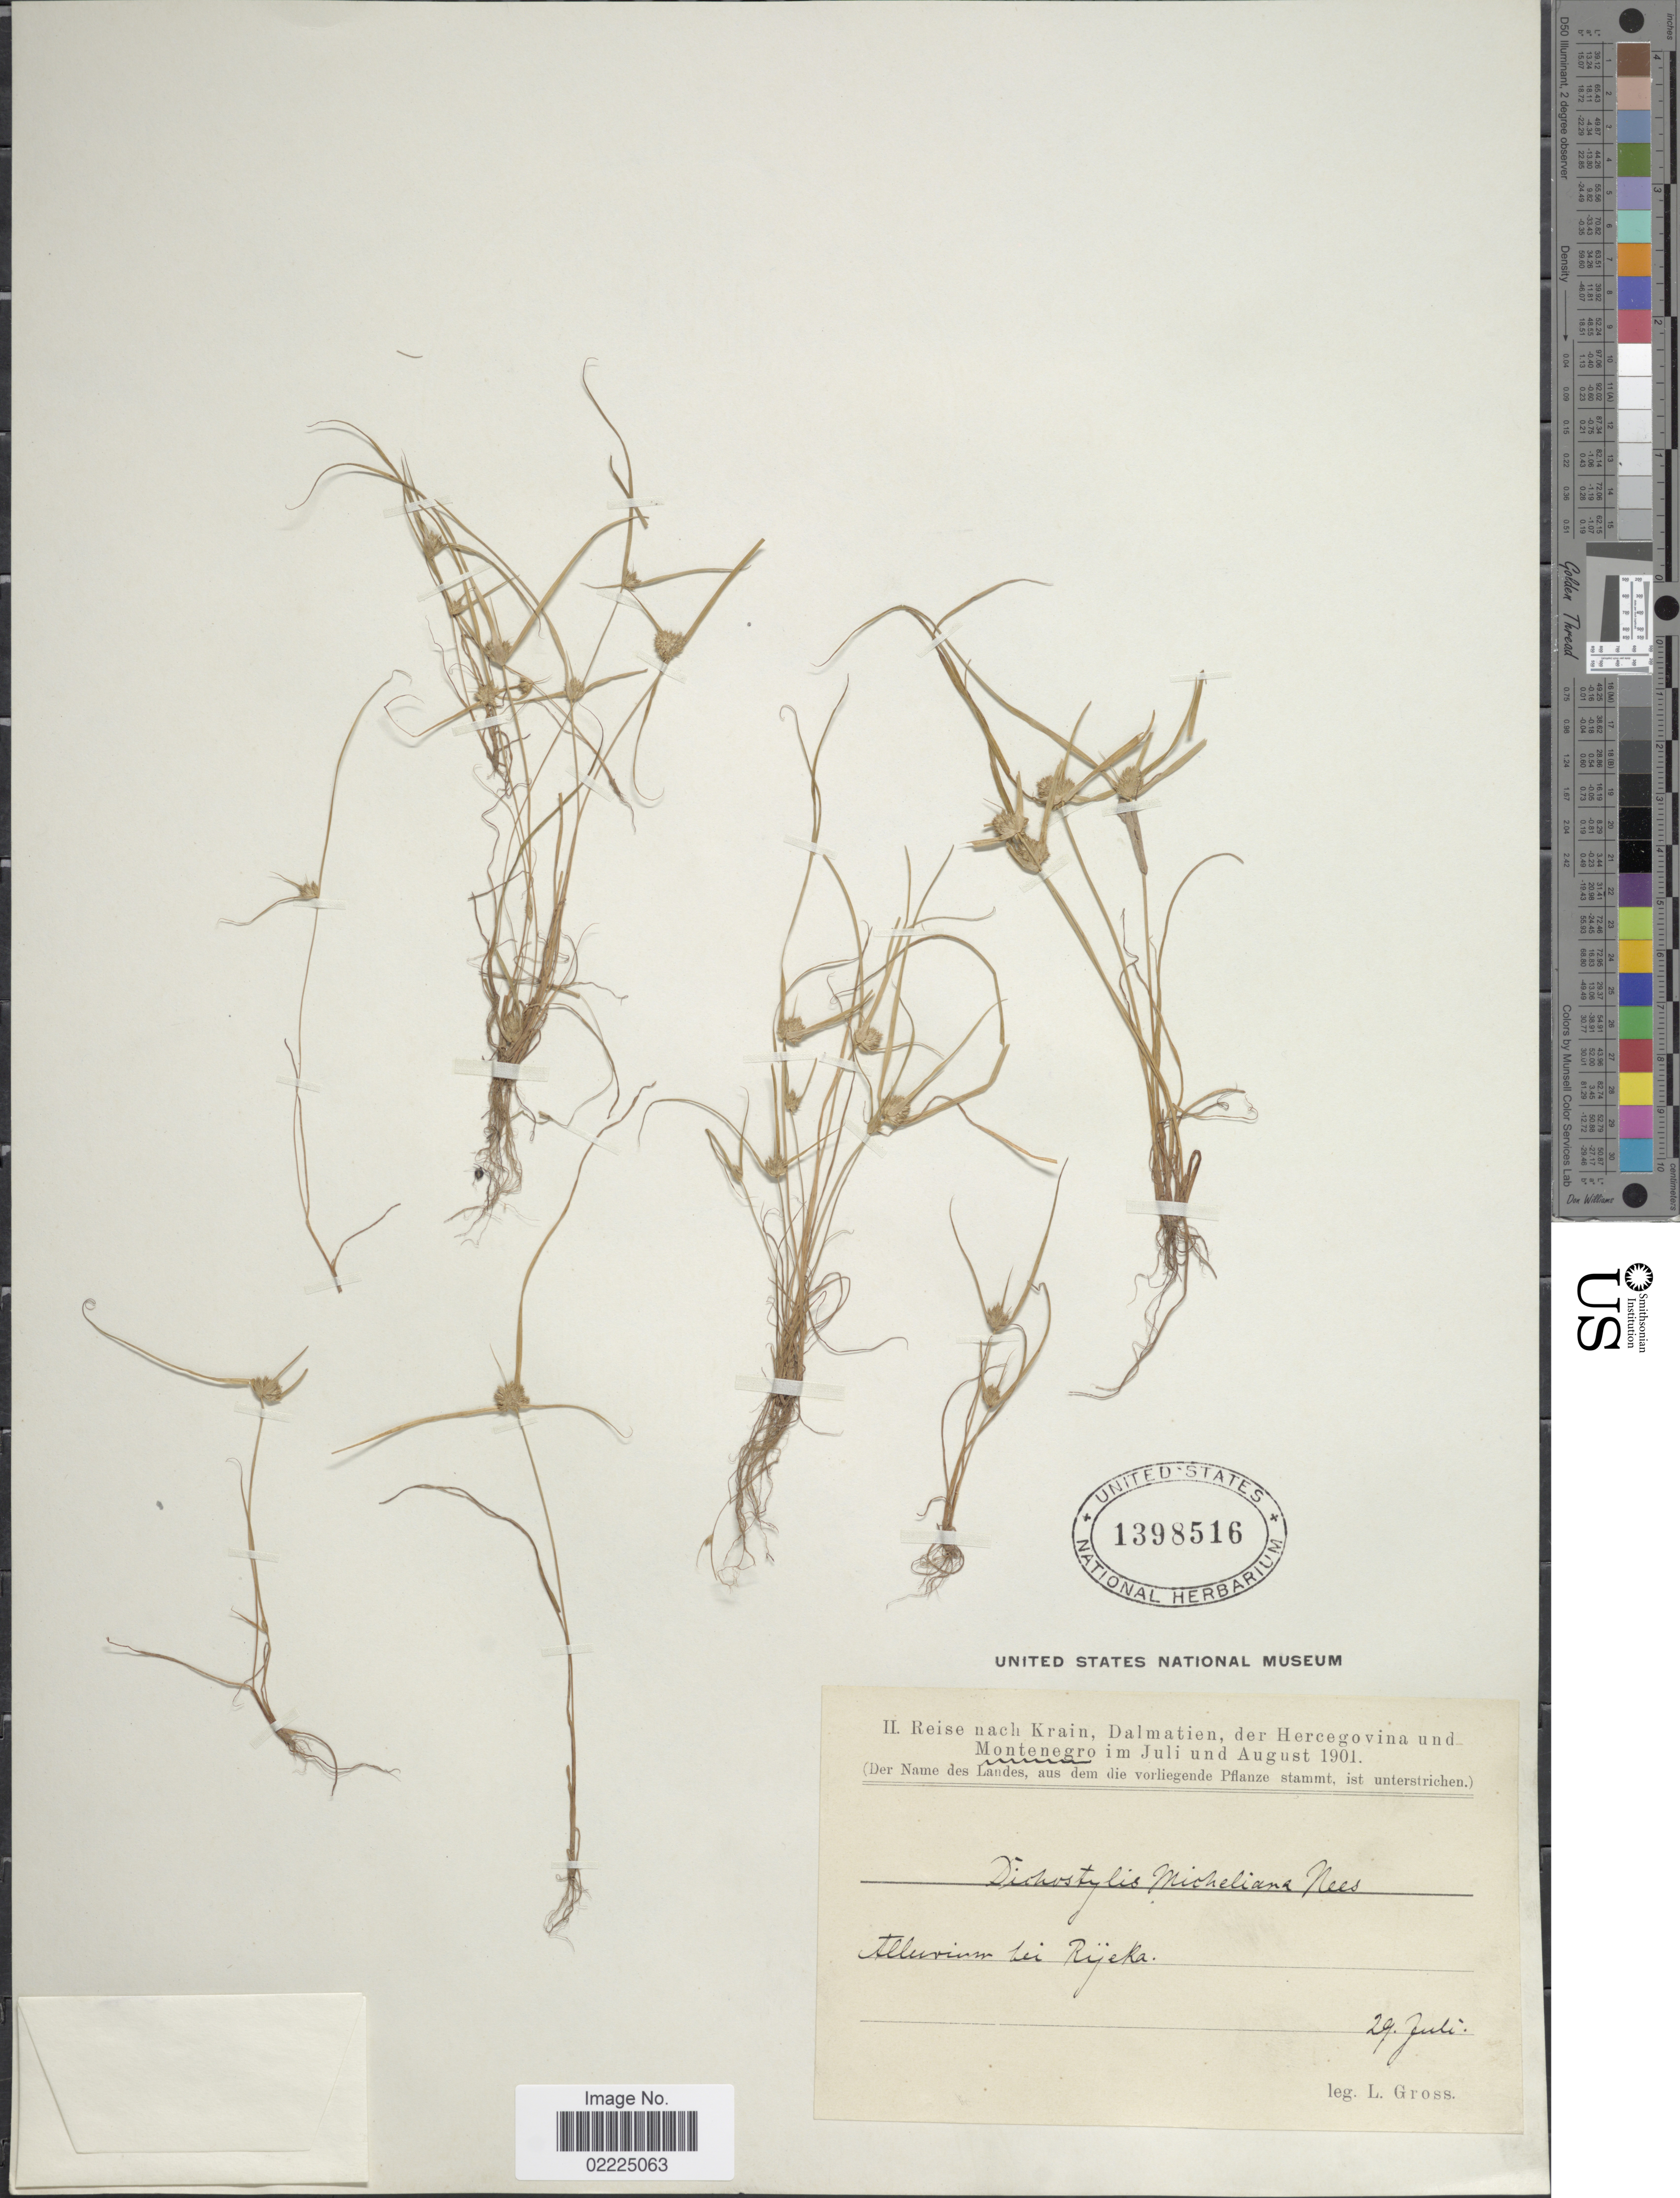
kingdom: Plantae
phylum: Tracheophyta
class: Liliopsida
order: Poales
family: Cyperaceae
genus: Cyperus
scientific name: Cyperus michelianus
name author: (L.) Delile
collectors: L. Gross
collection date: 1901-07-29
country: Montenegro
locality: Alluvium bei Rijeka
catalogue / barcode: US 1398516